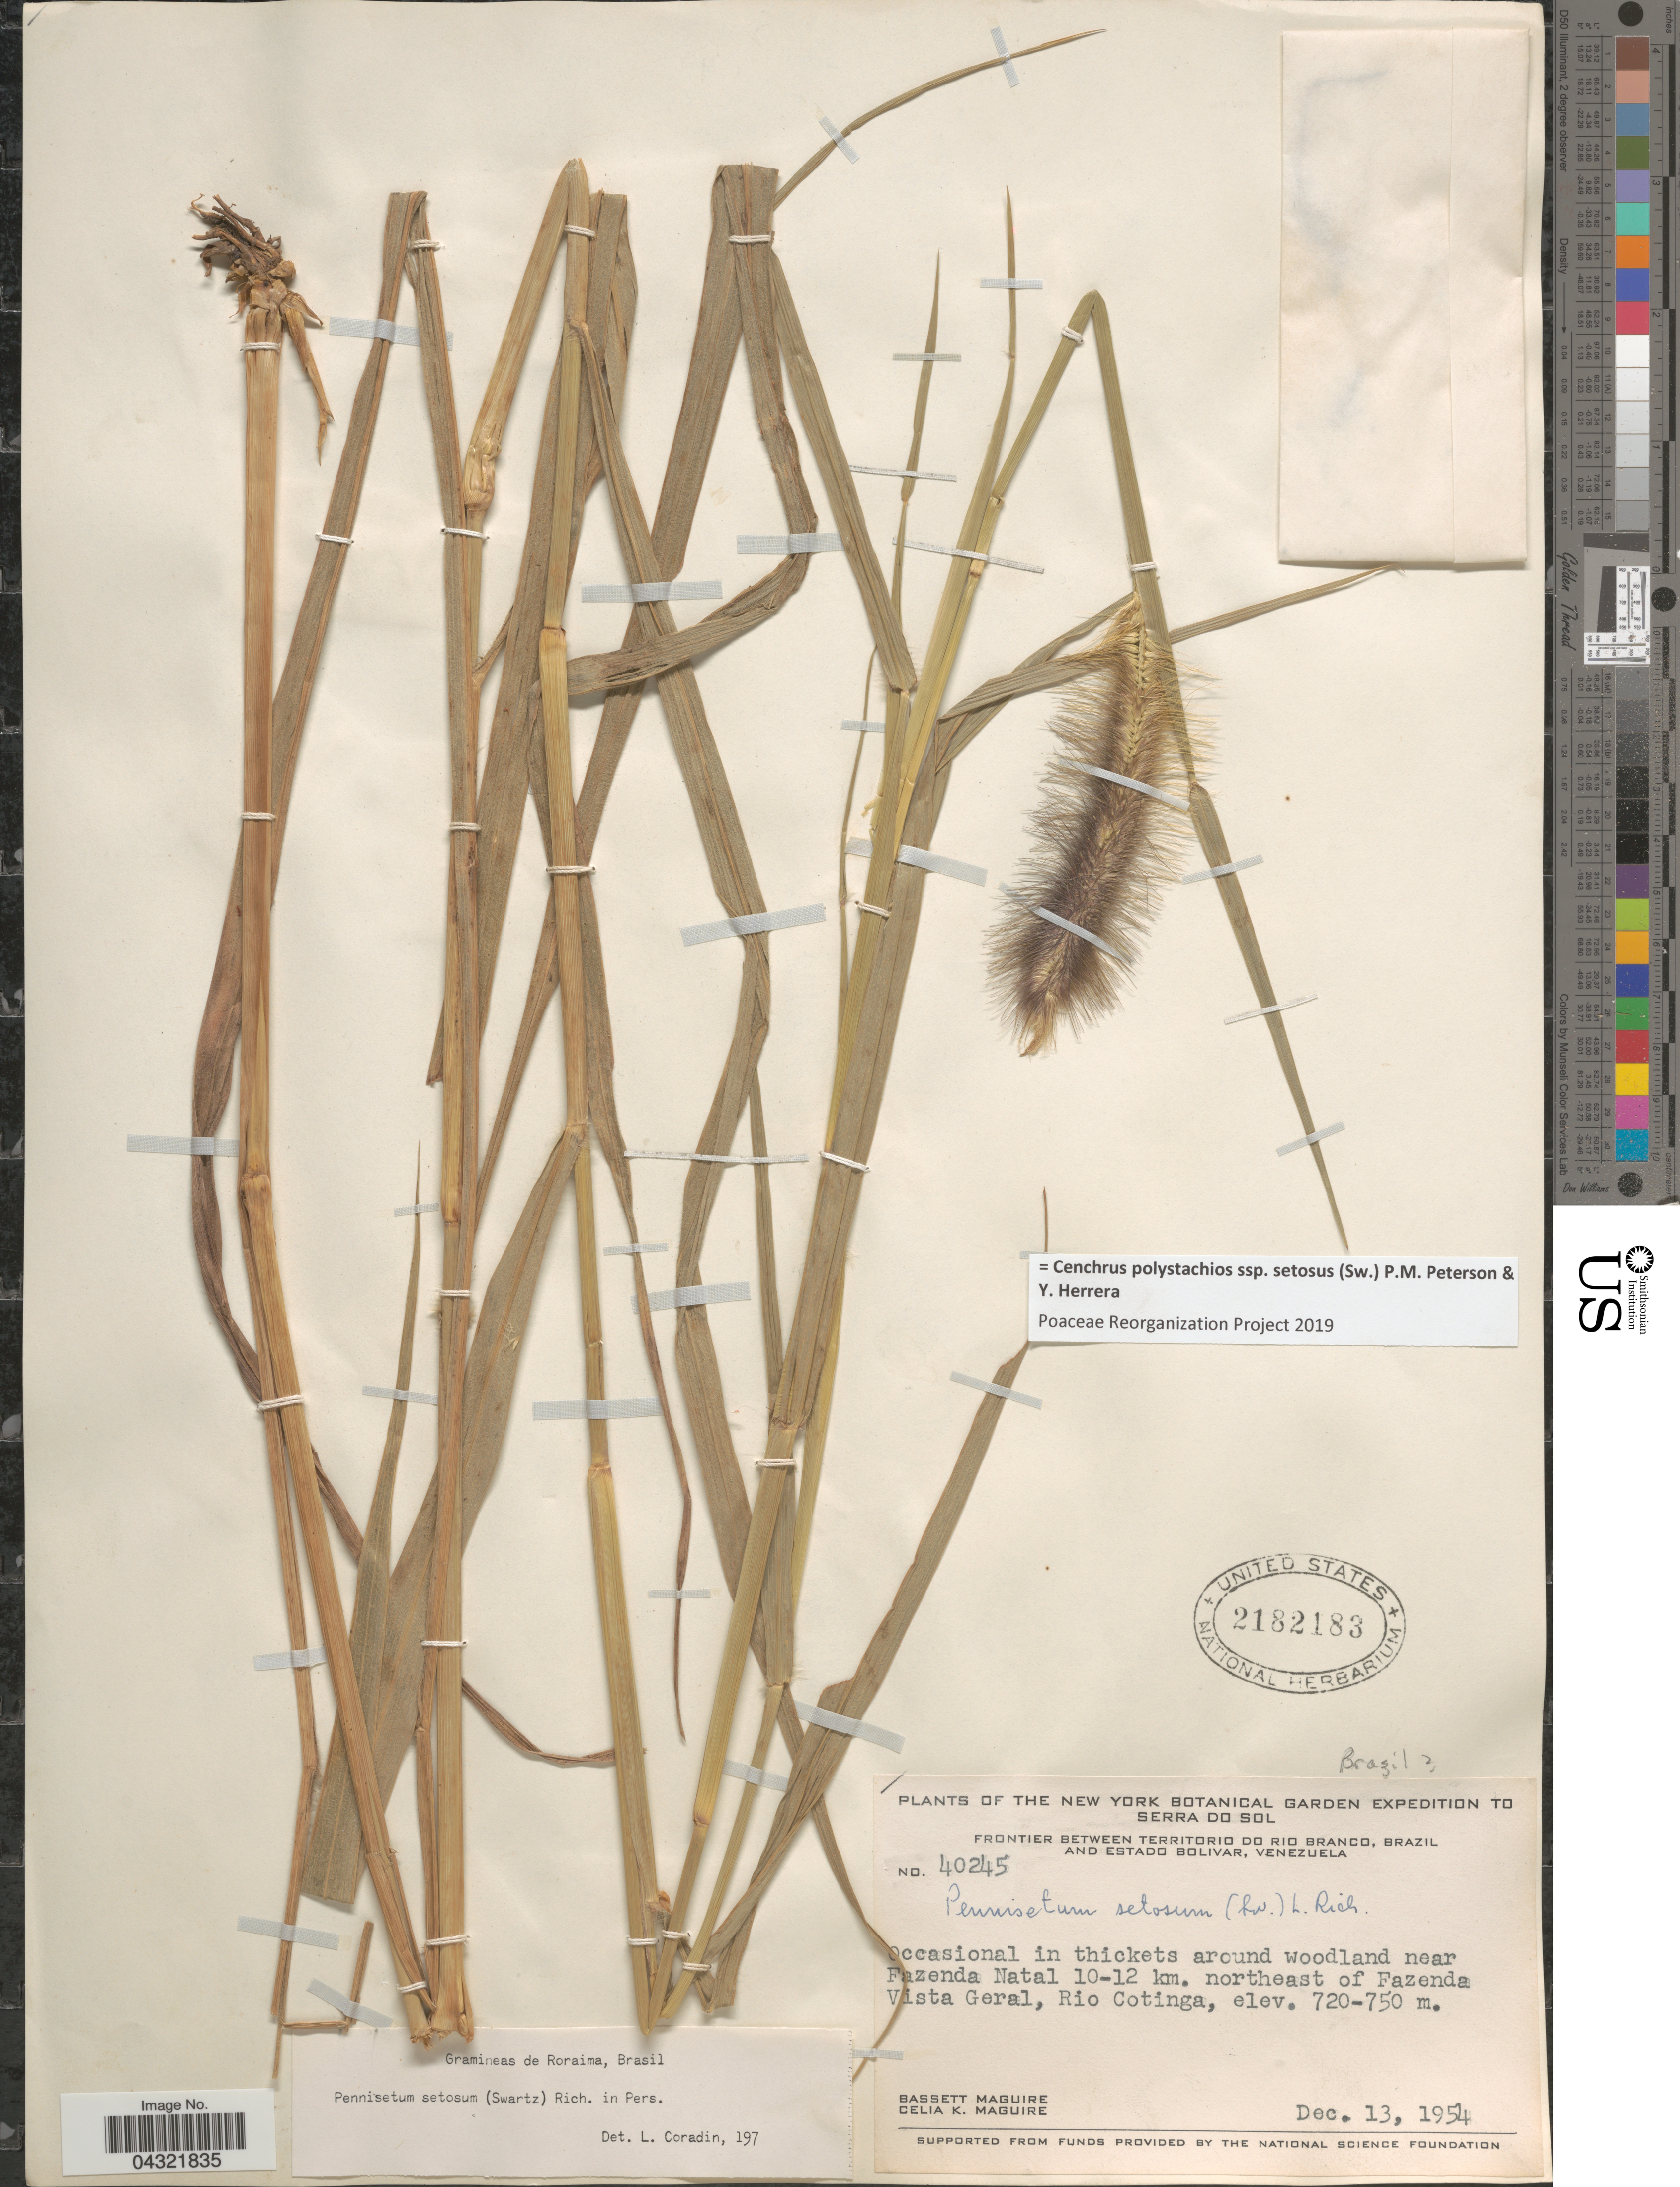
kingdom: Plantae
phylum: Tracheophyta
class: Liliopsida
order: Poales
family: Poaceae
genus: Cenchrus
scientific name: Cenchrus polystachios subsp. setosus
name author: (Sw.) P.M. Peterson & Y. Herrera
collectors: B. Maguire & C. K. Maguire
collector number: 40245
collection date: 1954-12-13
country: Venezuela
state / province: Bolivar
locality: The New York Botanical Garden Expedition to Serra do Sul. Frontier between territorio do Rio Branco, Brazil and estado Bolivar. Occasional in thickets around woodland near Fazenda Natal 10-12 km. northeast of Fazenda Vista Geral, Rio Cotinga.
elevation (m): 720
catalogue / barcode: US 2182183